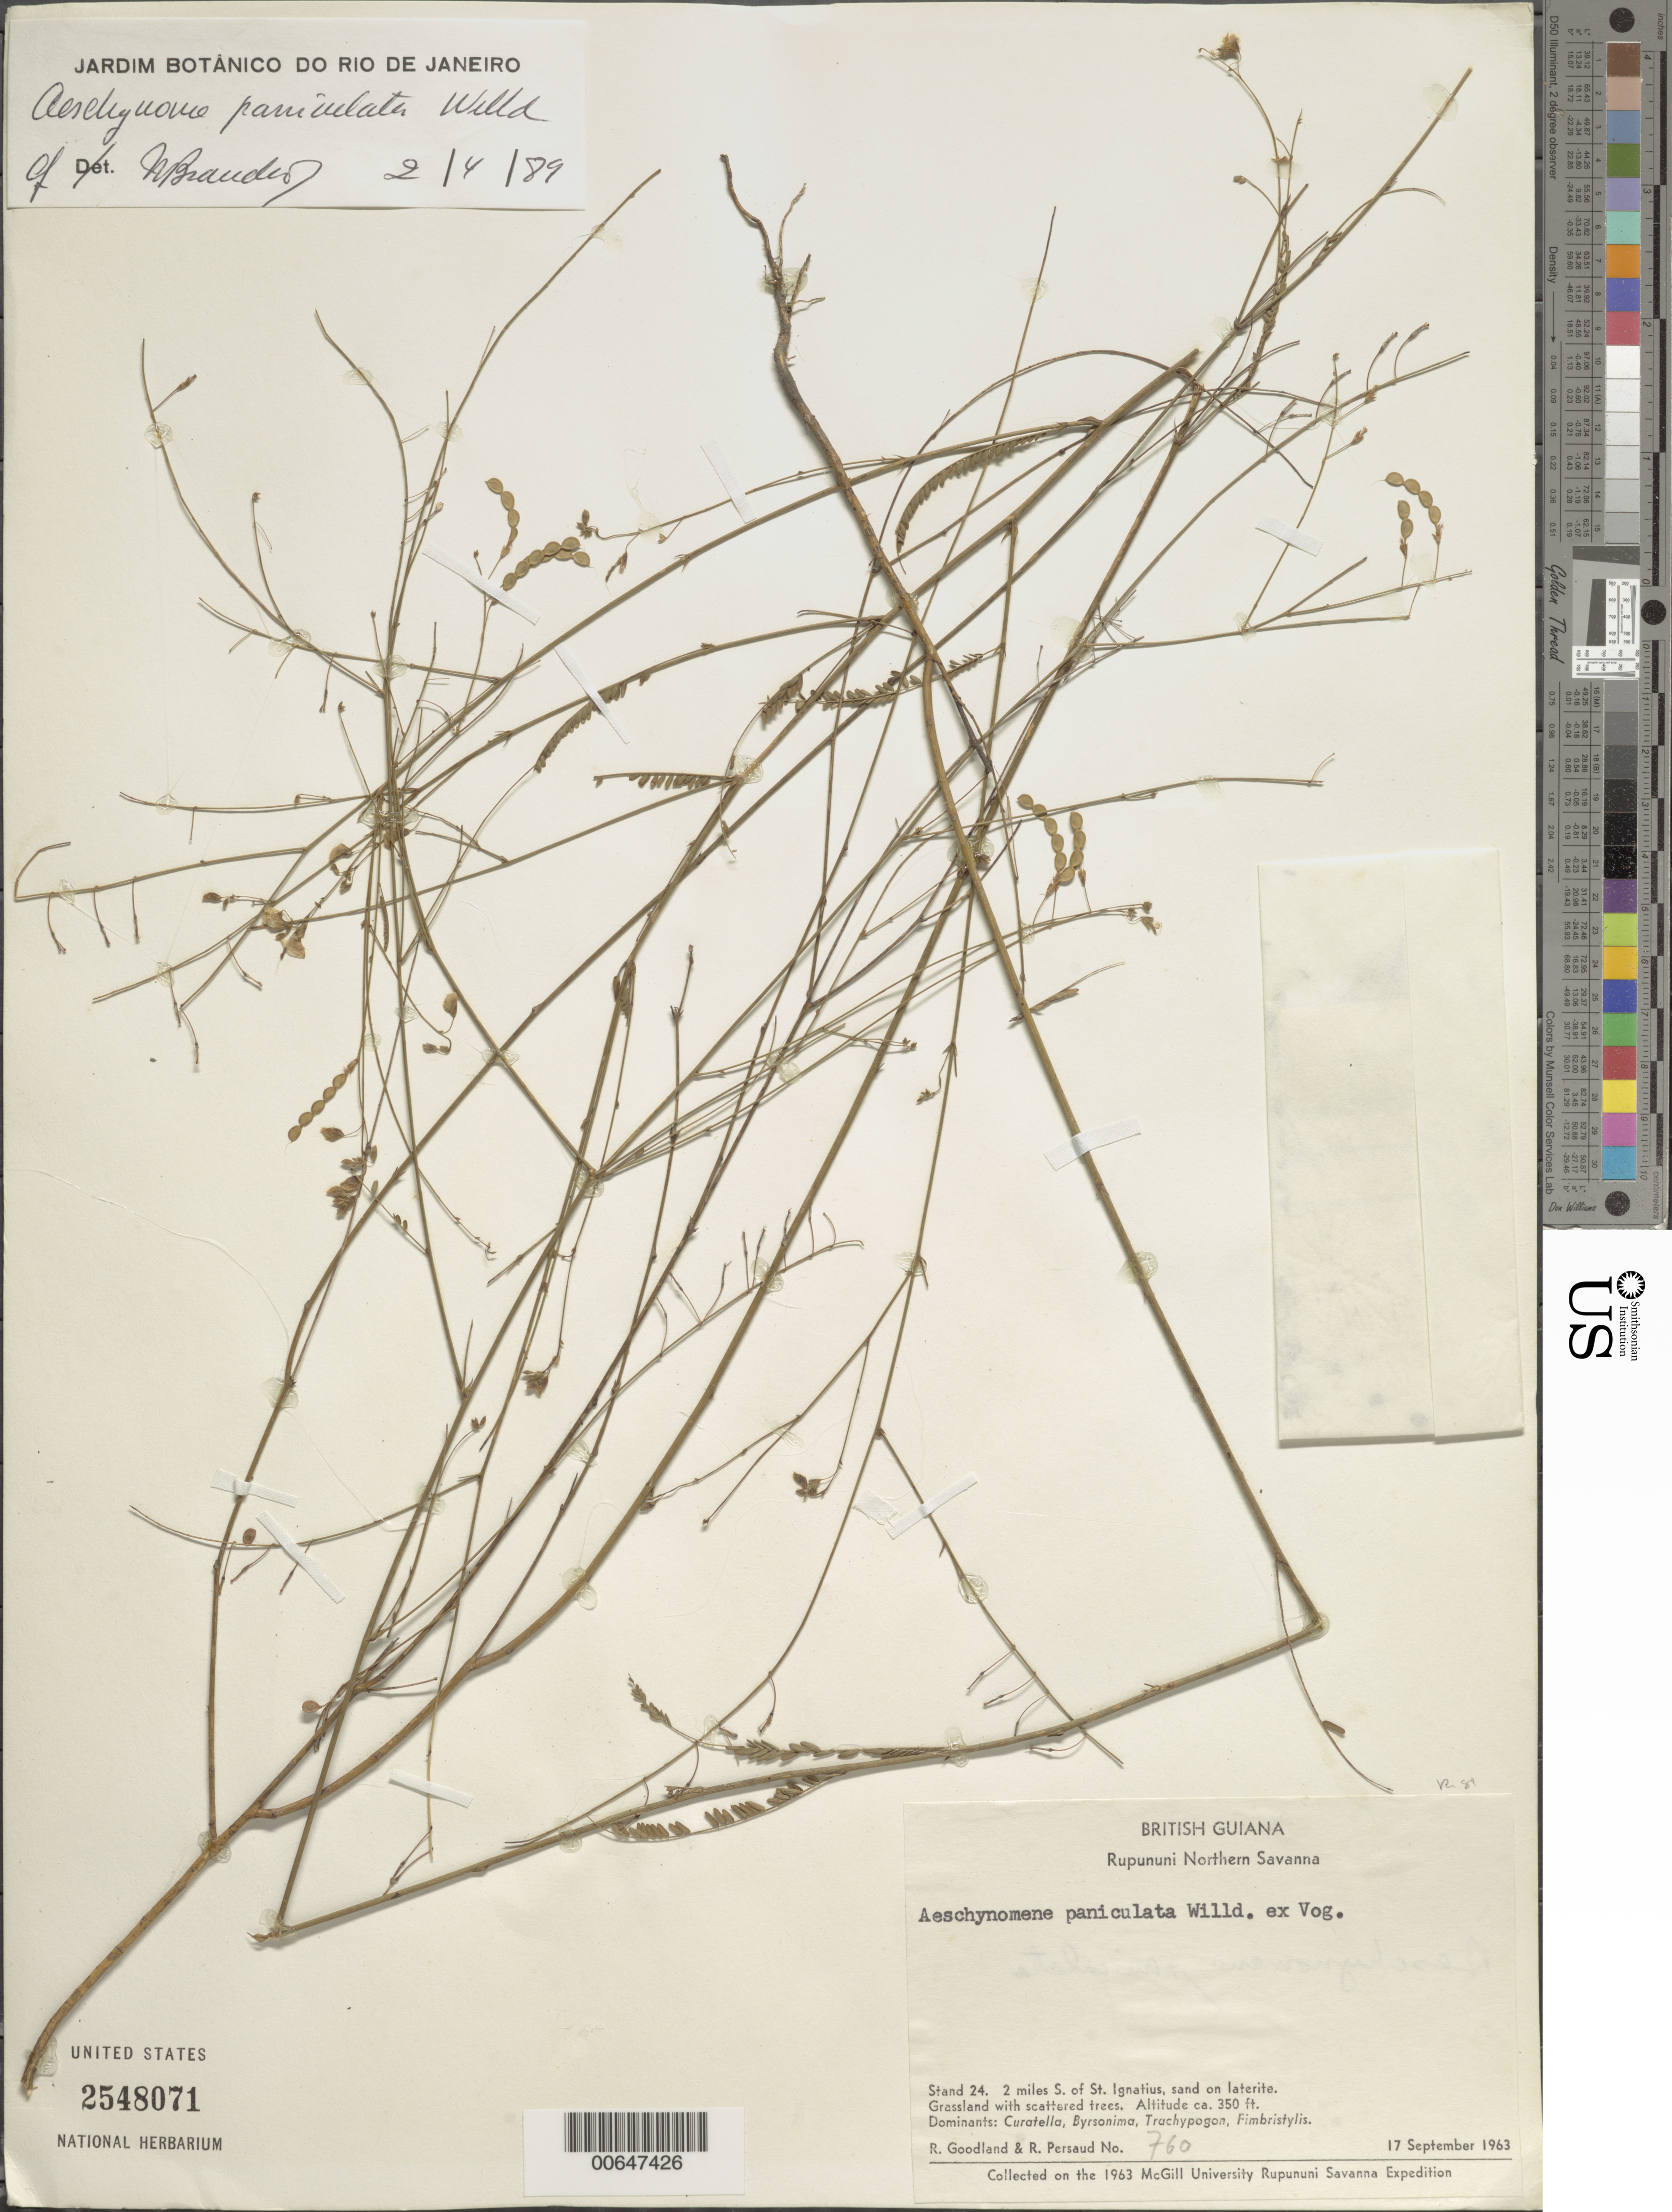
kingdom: Plantae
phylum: Tracheophyta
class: Magnoliopsida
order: Fabales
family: Fabaceae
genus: Aeschynomene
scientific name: Aeschynomene paniculata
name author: Vogel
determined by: Branden, W.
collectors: R. Goodland & R. Persaud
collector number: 760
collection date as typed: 17-Sep-63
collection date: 1963-09-17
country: Guyana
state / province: U. Takutu-U. Essequibo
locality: Rupununi Northern Savanna, St. Ignatius, 2 mi. S of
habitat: Sand on laterite. Grassland with scattered trees. Dominants: Curatella, Byrsonima, Trachypogon, Fimbristylis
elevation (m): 107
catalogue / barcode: US 2548071